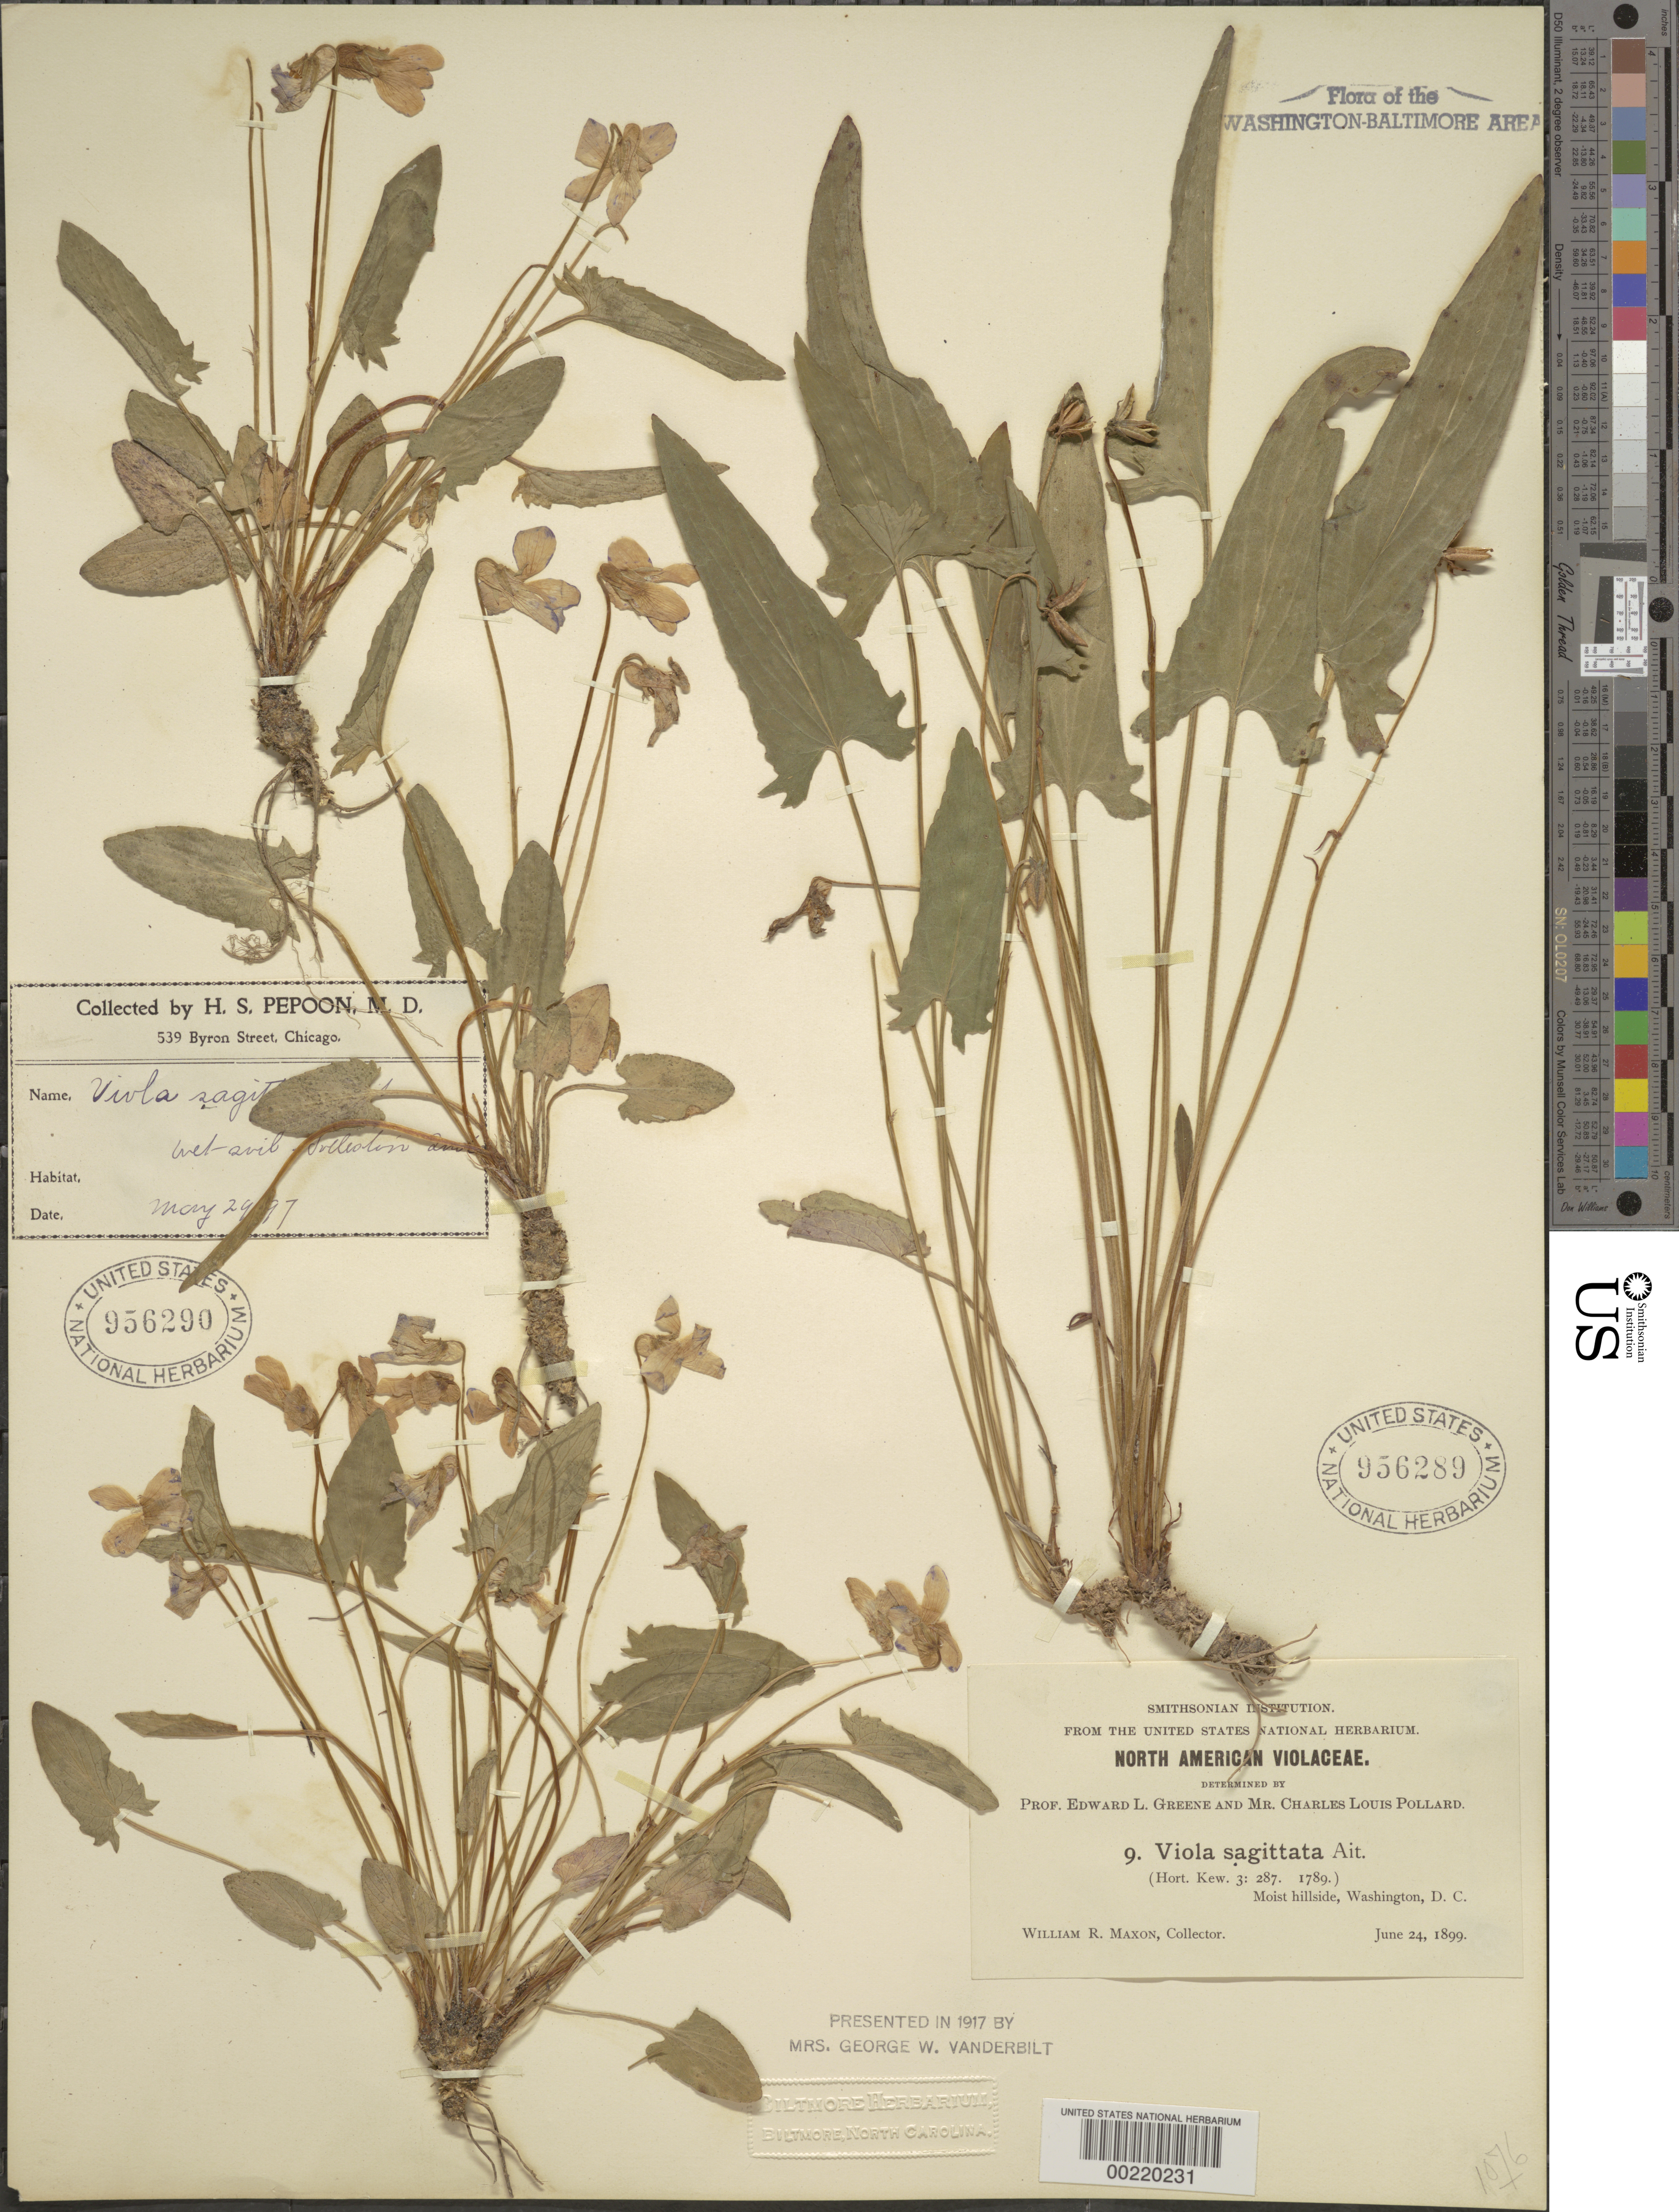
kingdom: Plantae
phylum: Tracheophyta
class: Magnoliopsida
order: Malpighiales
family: Violaceae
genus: Viola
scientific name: Viola sagittata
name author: Aiton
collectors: W. R. Maxon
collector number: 9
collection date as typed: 24 Jun 1899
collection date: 1899-06-24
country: United States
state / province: District of Columbia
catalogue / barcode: US 956289